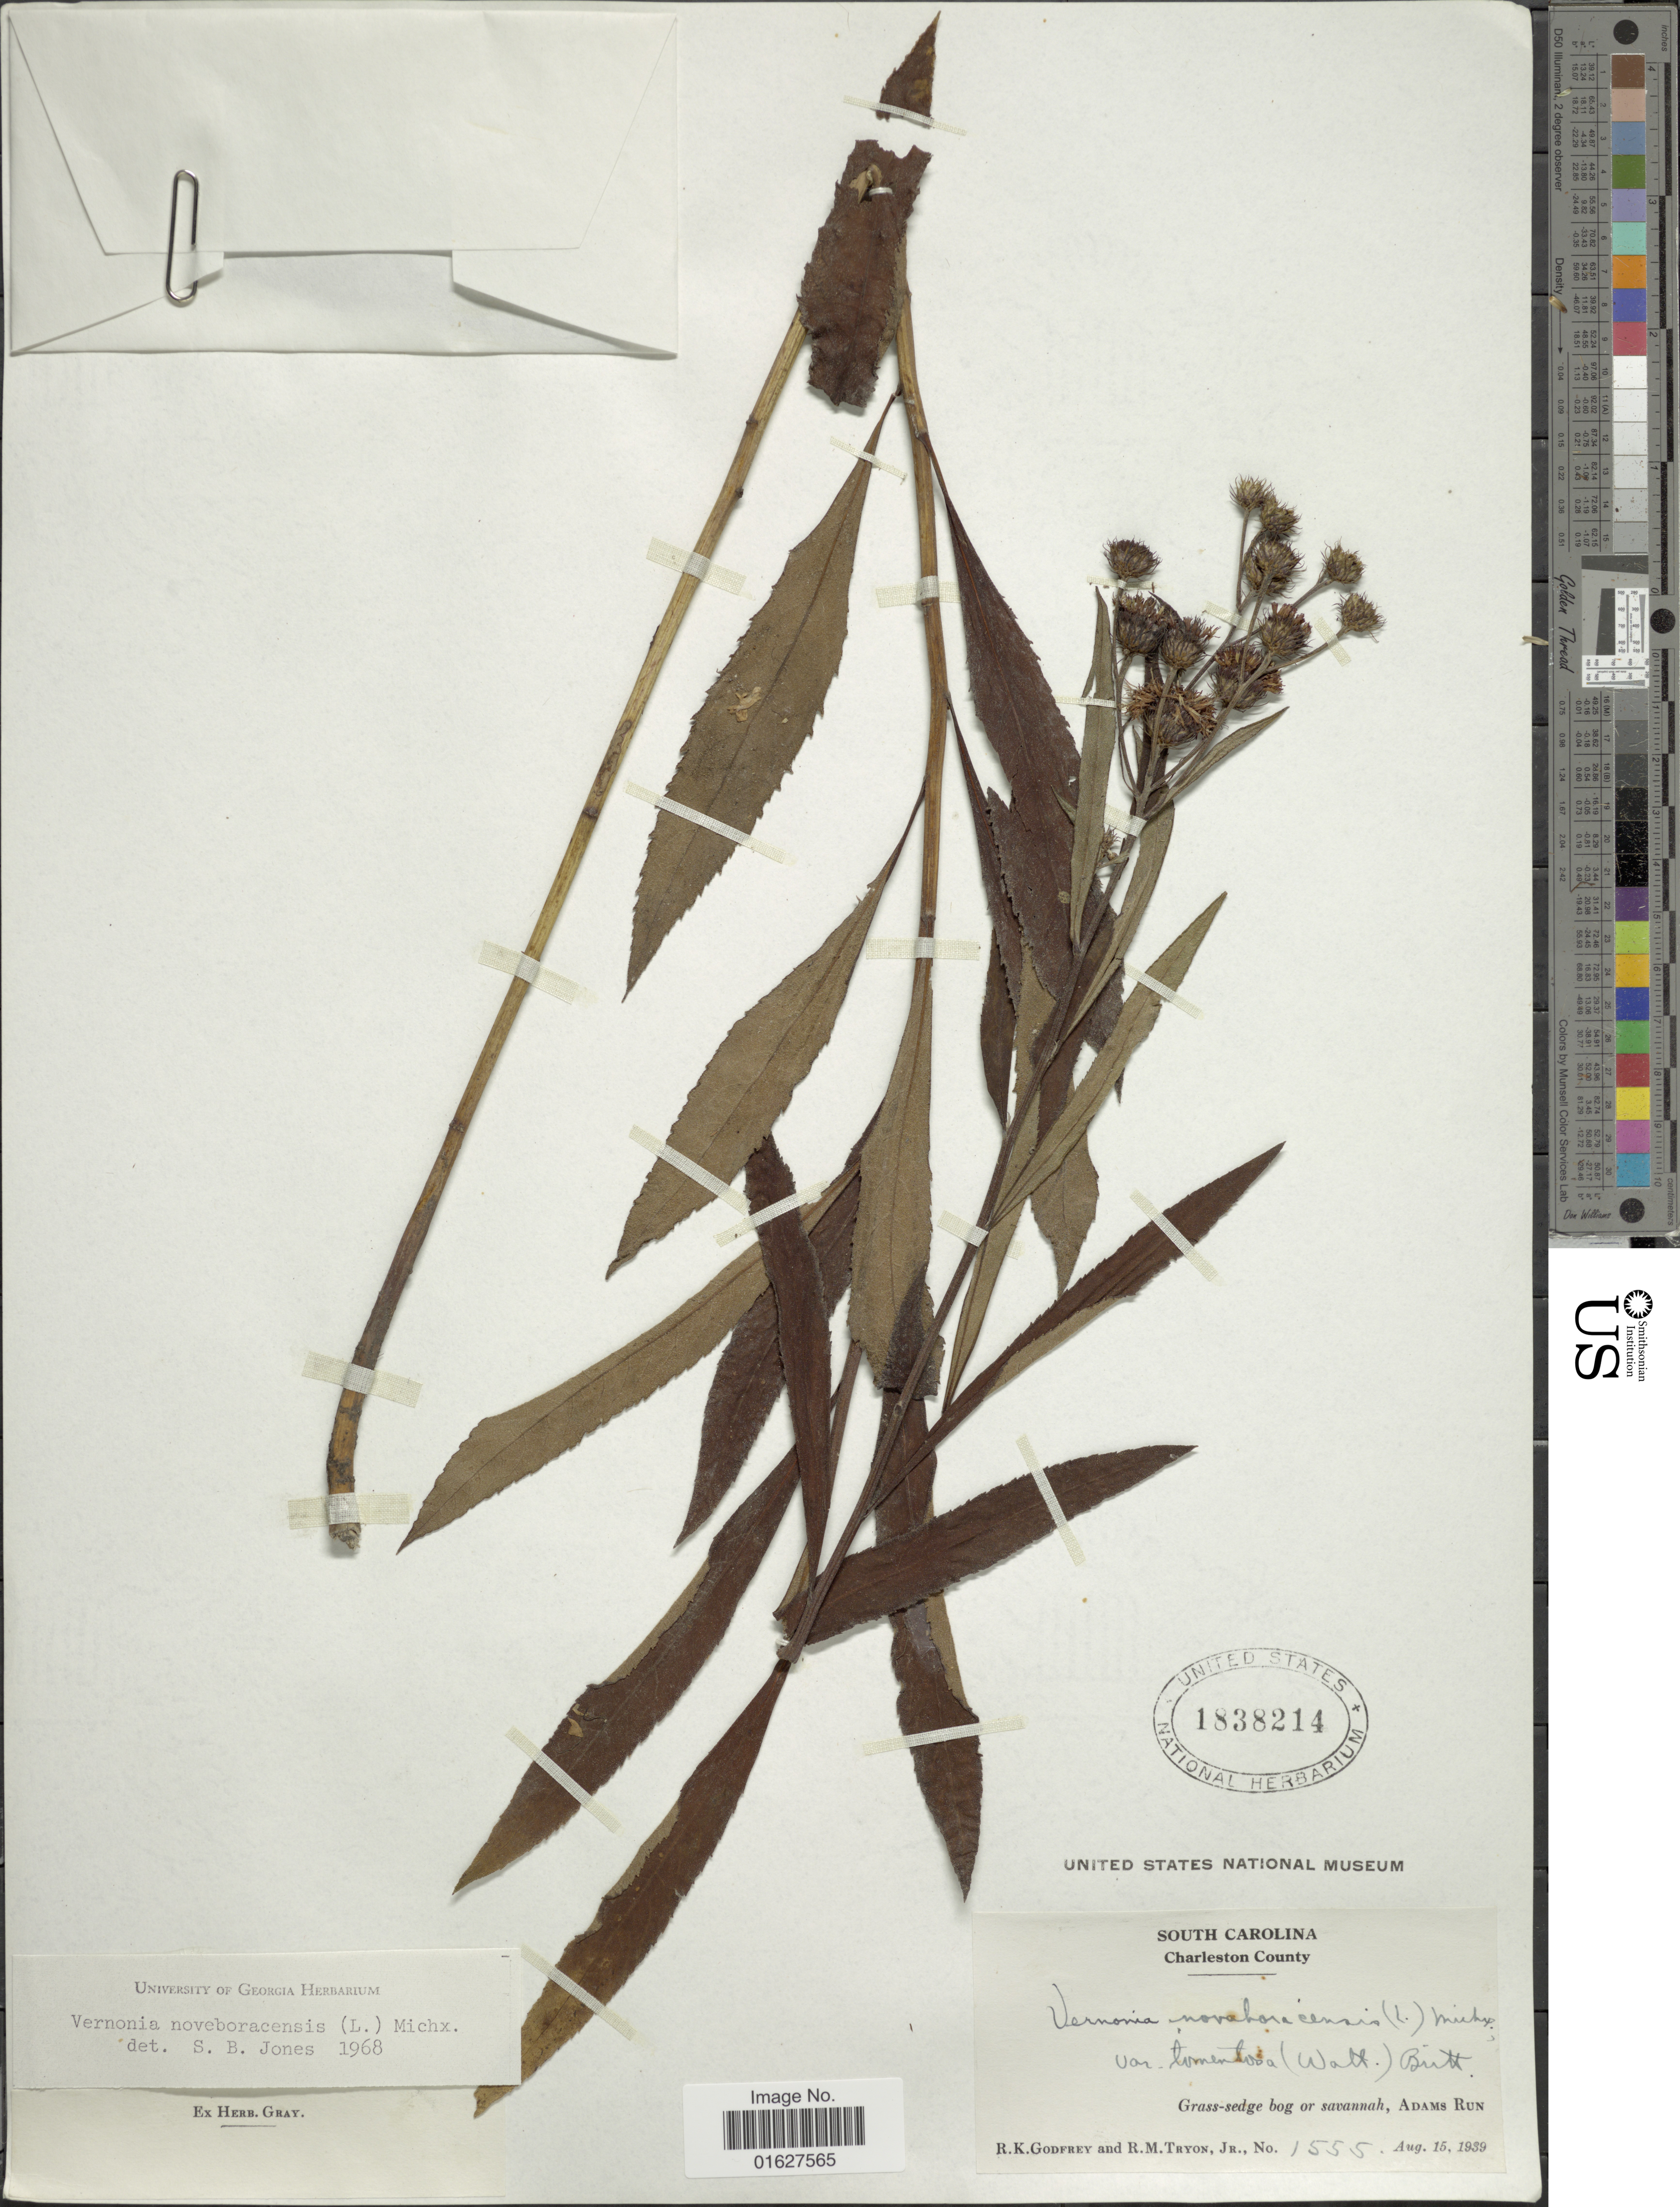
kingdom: Plantae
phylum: Tracheophyta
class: Magnoliopsida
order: Asterales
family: Asteraceae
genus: Vernonia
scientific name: Vernonia noveboracensis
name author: (L.) Michx.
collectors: R. K. Godfrey & R. M. Tryon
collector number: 1555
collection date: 1939-08-15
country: United States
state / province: South Carolina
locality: South Carolina. Charleston County. Grass-sedge bog or savannah, Adams Run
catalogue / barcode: US 1838214